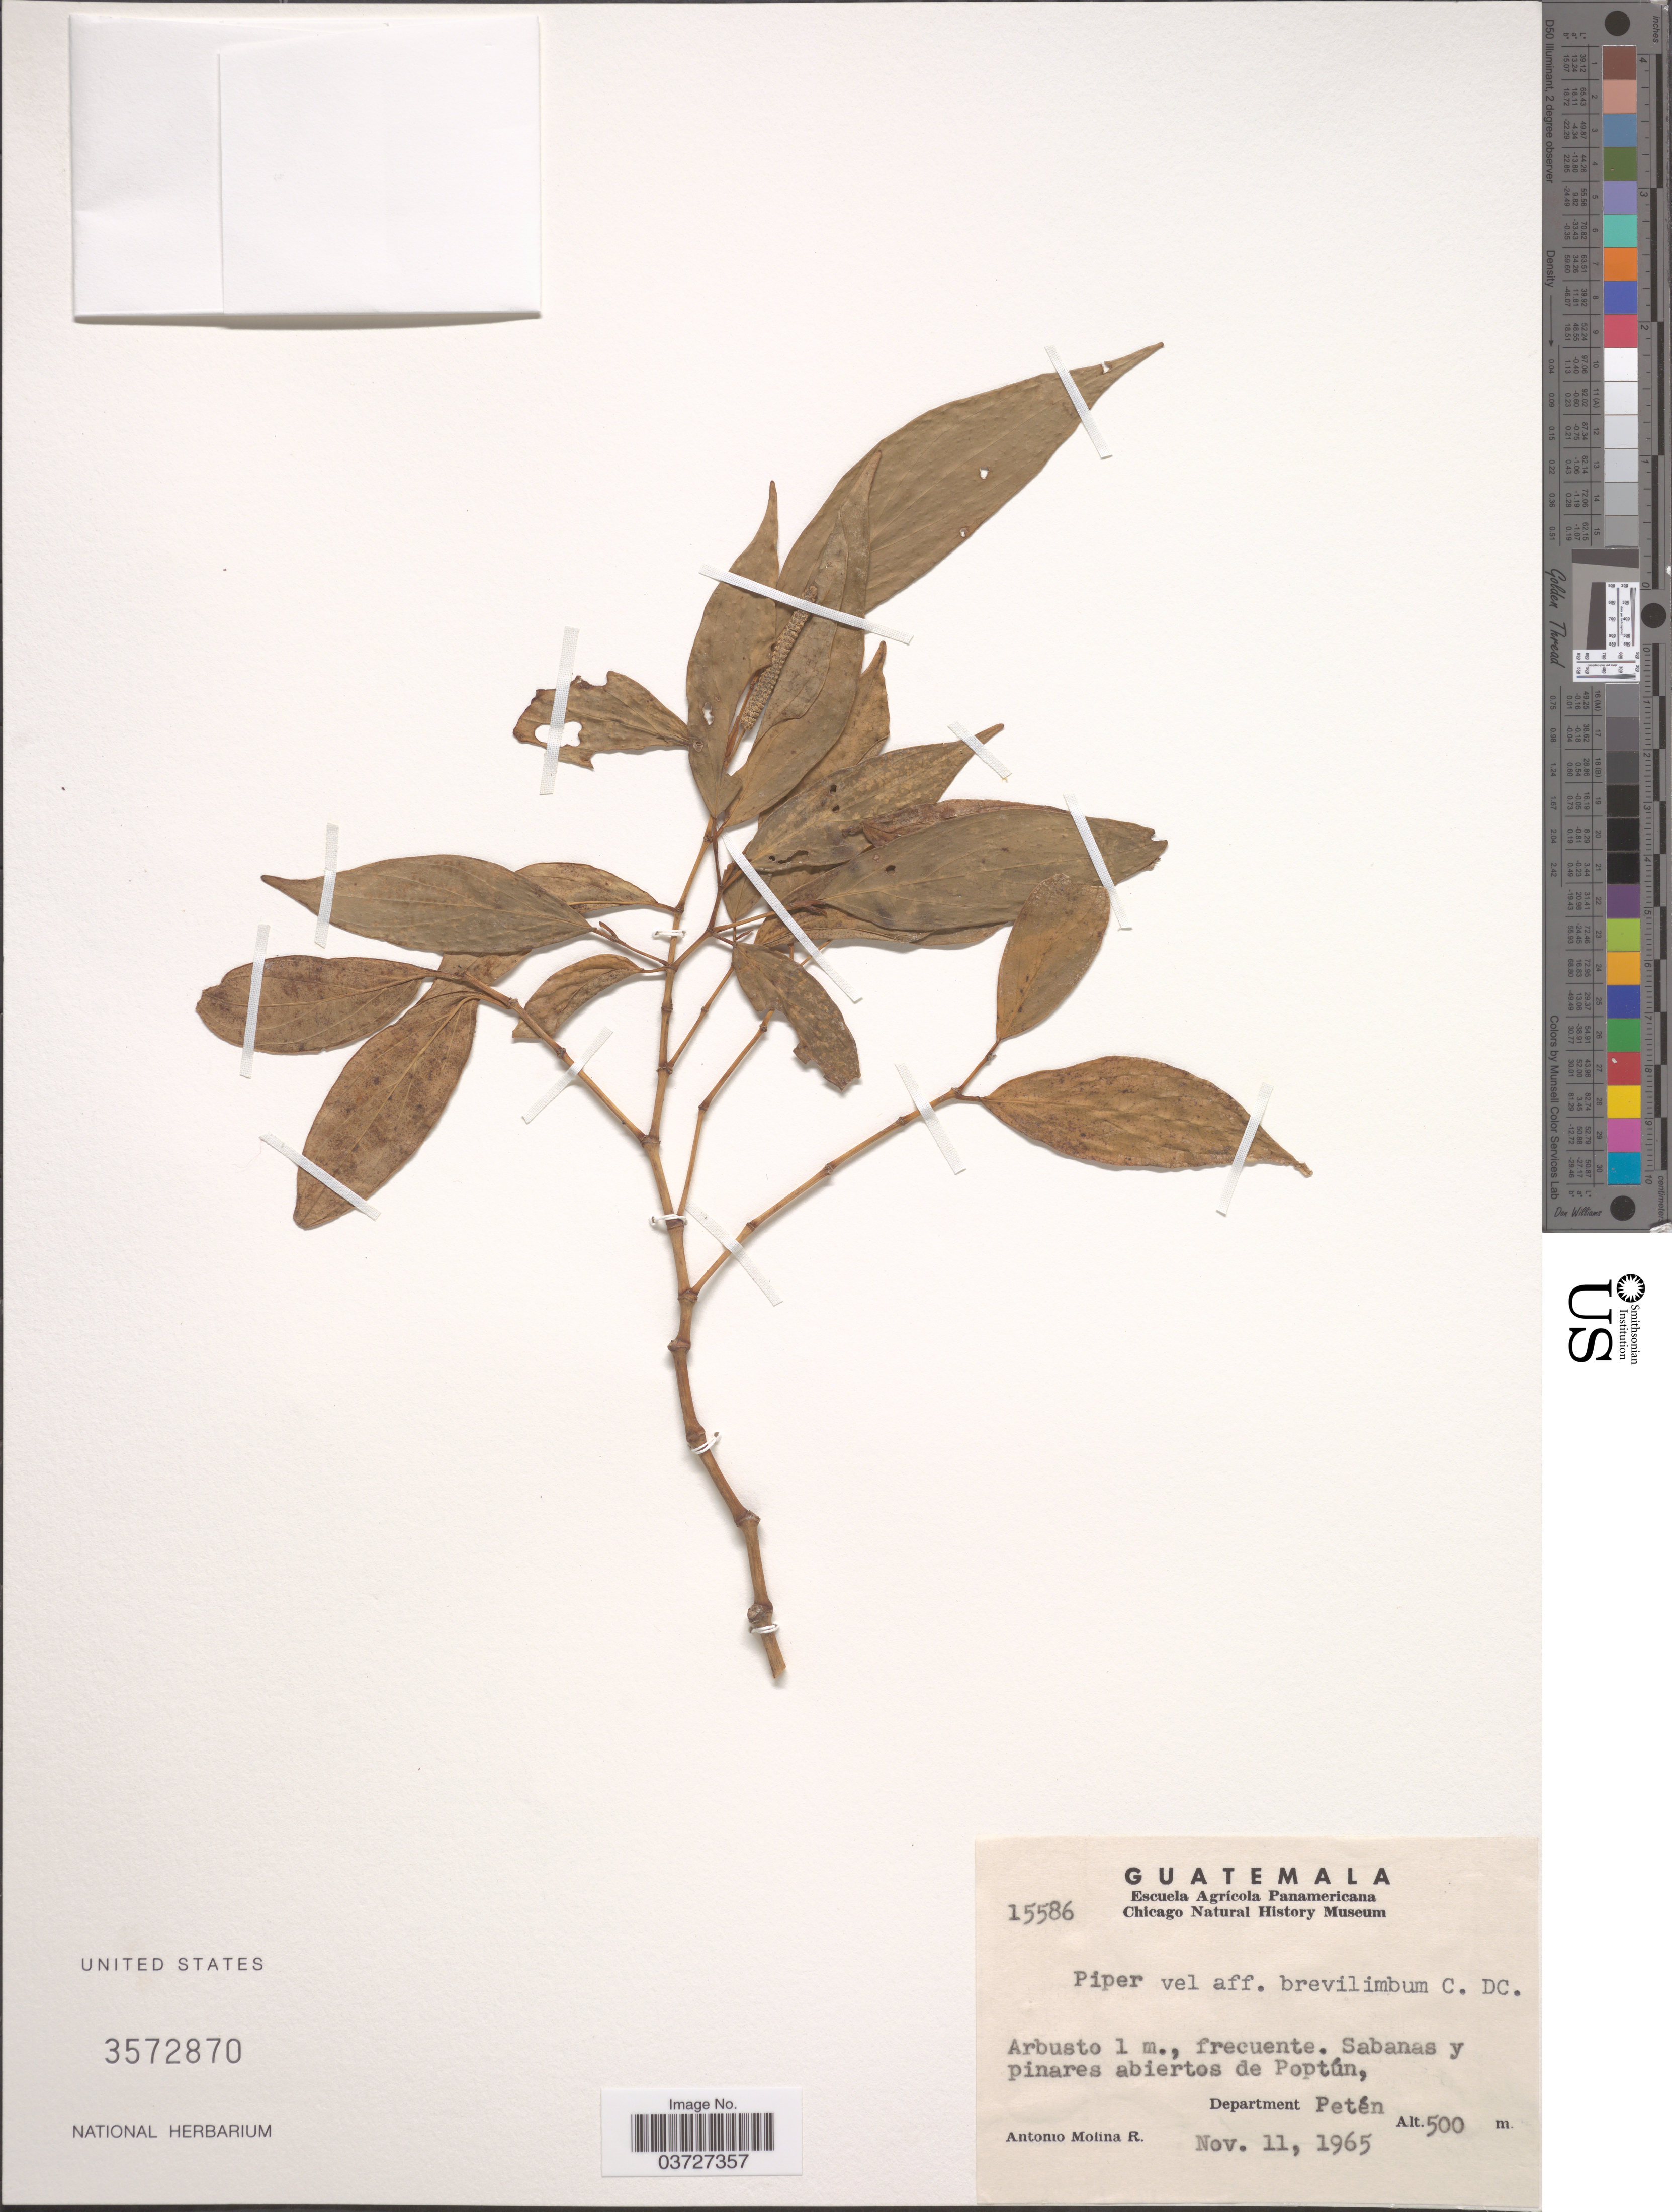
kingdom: Plantae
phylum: Tracheophyta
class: Magnoliopsida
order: Piperales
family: Piperaceae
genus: Piper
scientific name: Piper brevilimbum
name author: C. DC.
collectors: A. Molina R.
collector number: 15586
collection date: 1965-11-11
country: Guatemala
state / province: El Peten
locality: Sabanas y pinares abiertos de Poptún, Department Petén.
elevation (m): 500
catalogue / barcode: US 3572870